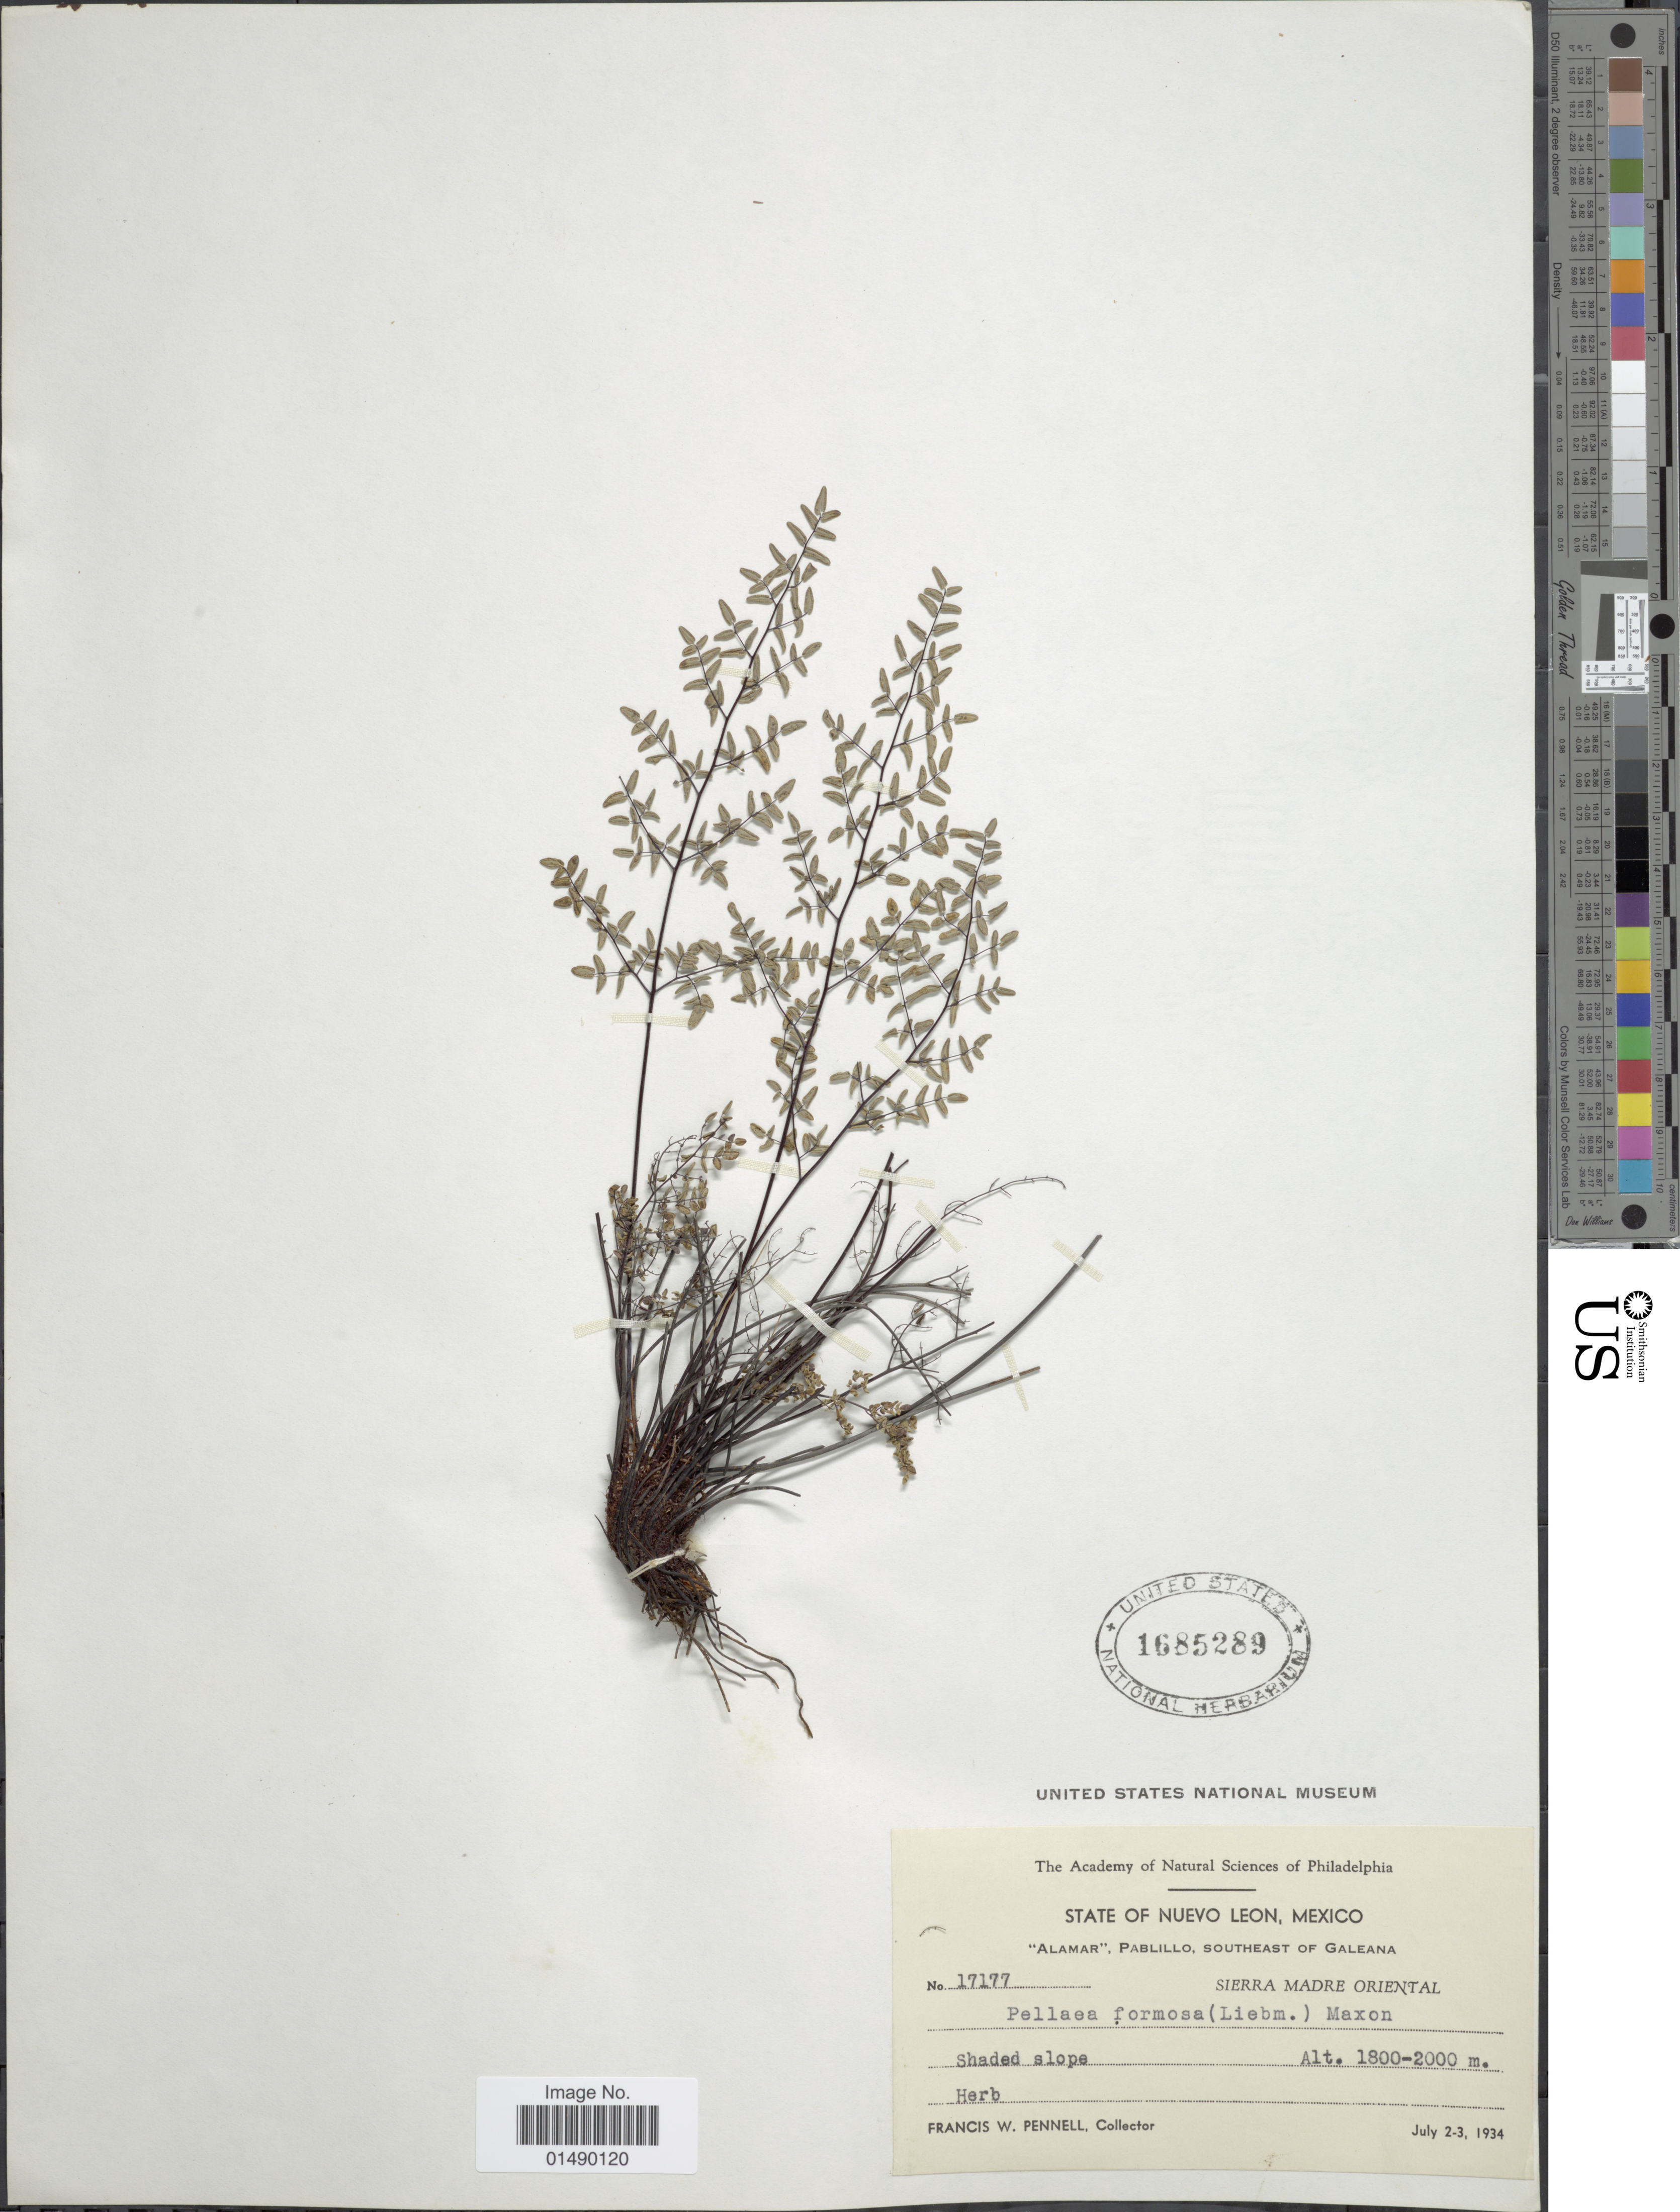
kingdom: Plantae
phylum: Tracheophyta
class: Polypodiopsida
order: Polypodiales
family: Pteridaceae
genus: Argyrochosma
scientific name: Argyrochosma formosa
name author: (Liebm.) Windham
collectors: F. W. Pennell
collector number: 17177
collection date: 1934-07-02/1934-07-03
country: Mexico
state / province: Nuevo León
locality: Mexico, "Alamar" , Pablillo, Southeast of Galeana, Sierra Madre Oriental.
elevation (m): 1800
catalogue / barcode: US 1685289